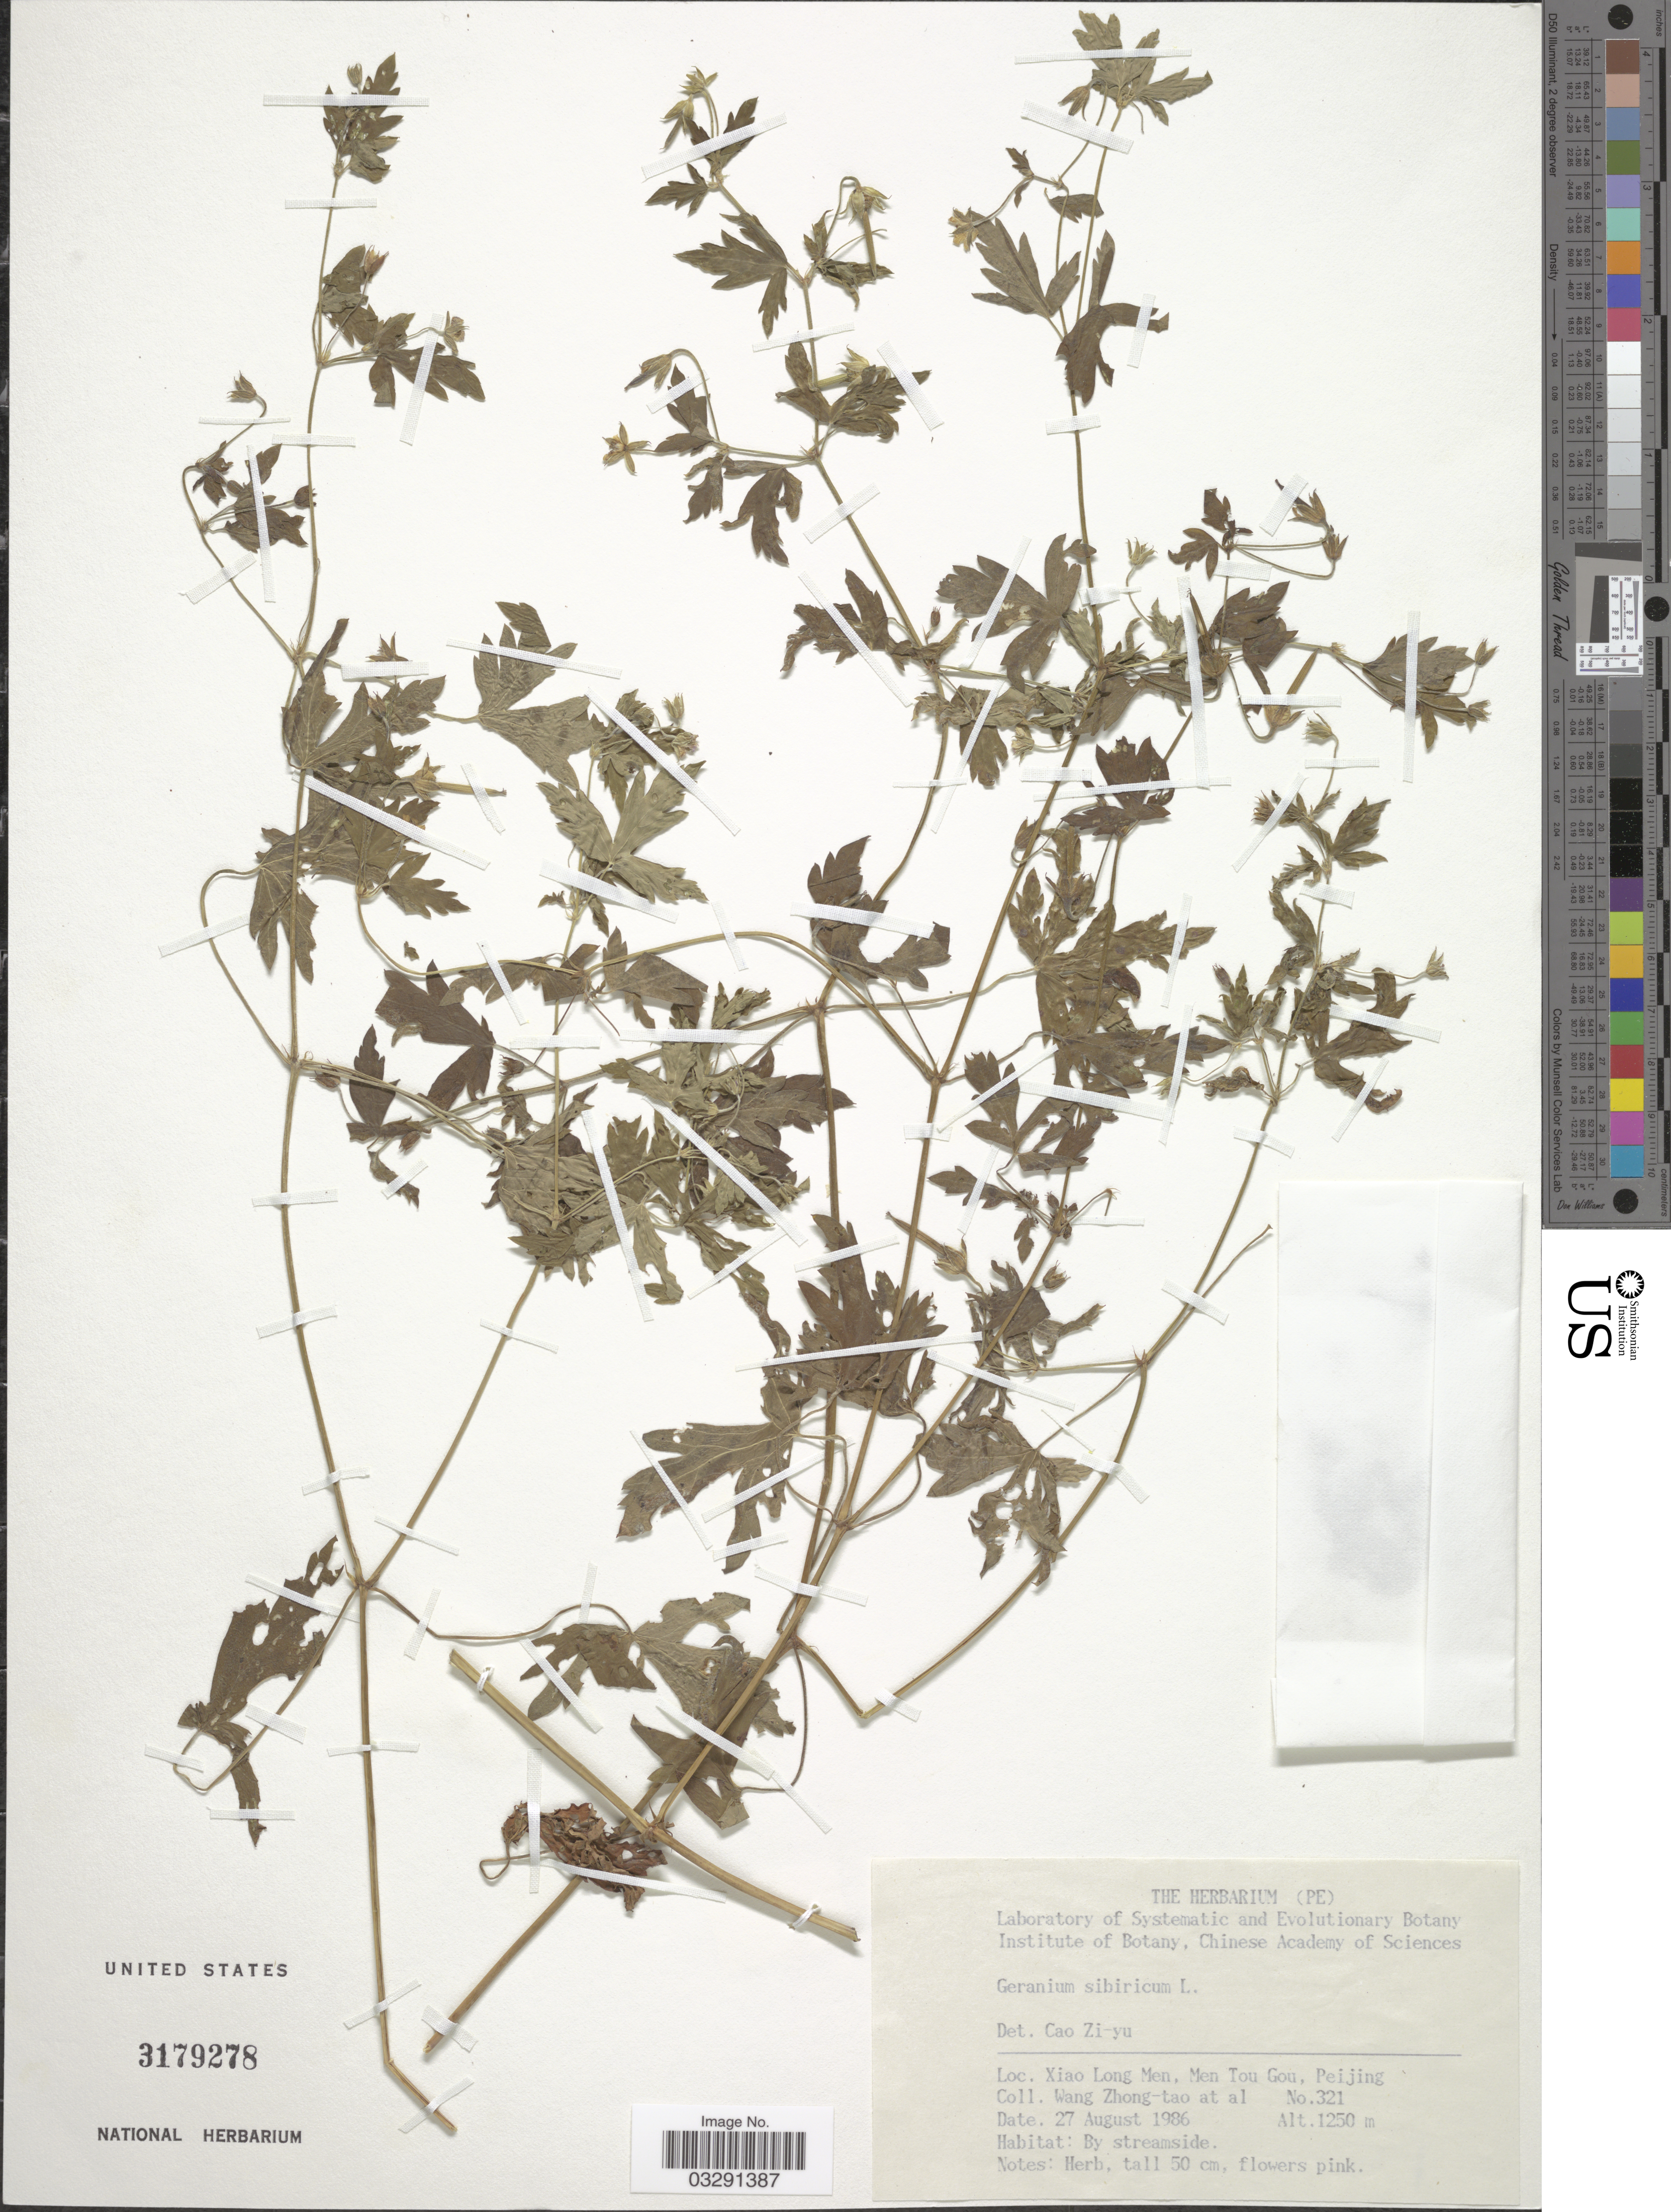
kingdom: Plantae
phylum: Tracheophyta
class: Magnoliopsida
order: Geraniales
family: Geraniaceae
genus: Geranium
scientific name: Geranium sibiricum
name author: L.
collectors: W. Zhong-Tao & et al.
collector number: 321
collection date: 1986-08-27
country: China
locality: Xiao Long Men, Men Tou Gou, Peijing.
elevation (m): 1250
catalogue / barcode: US 3179278